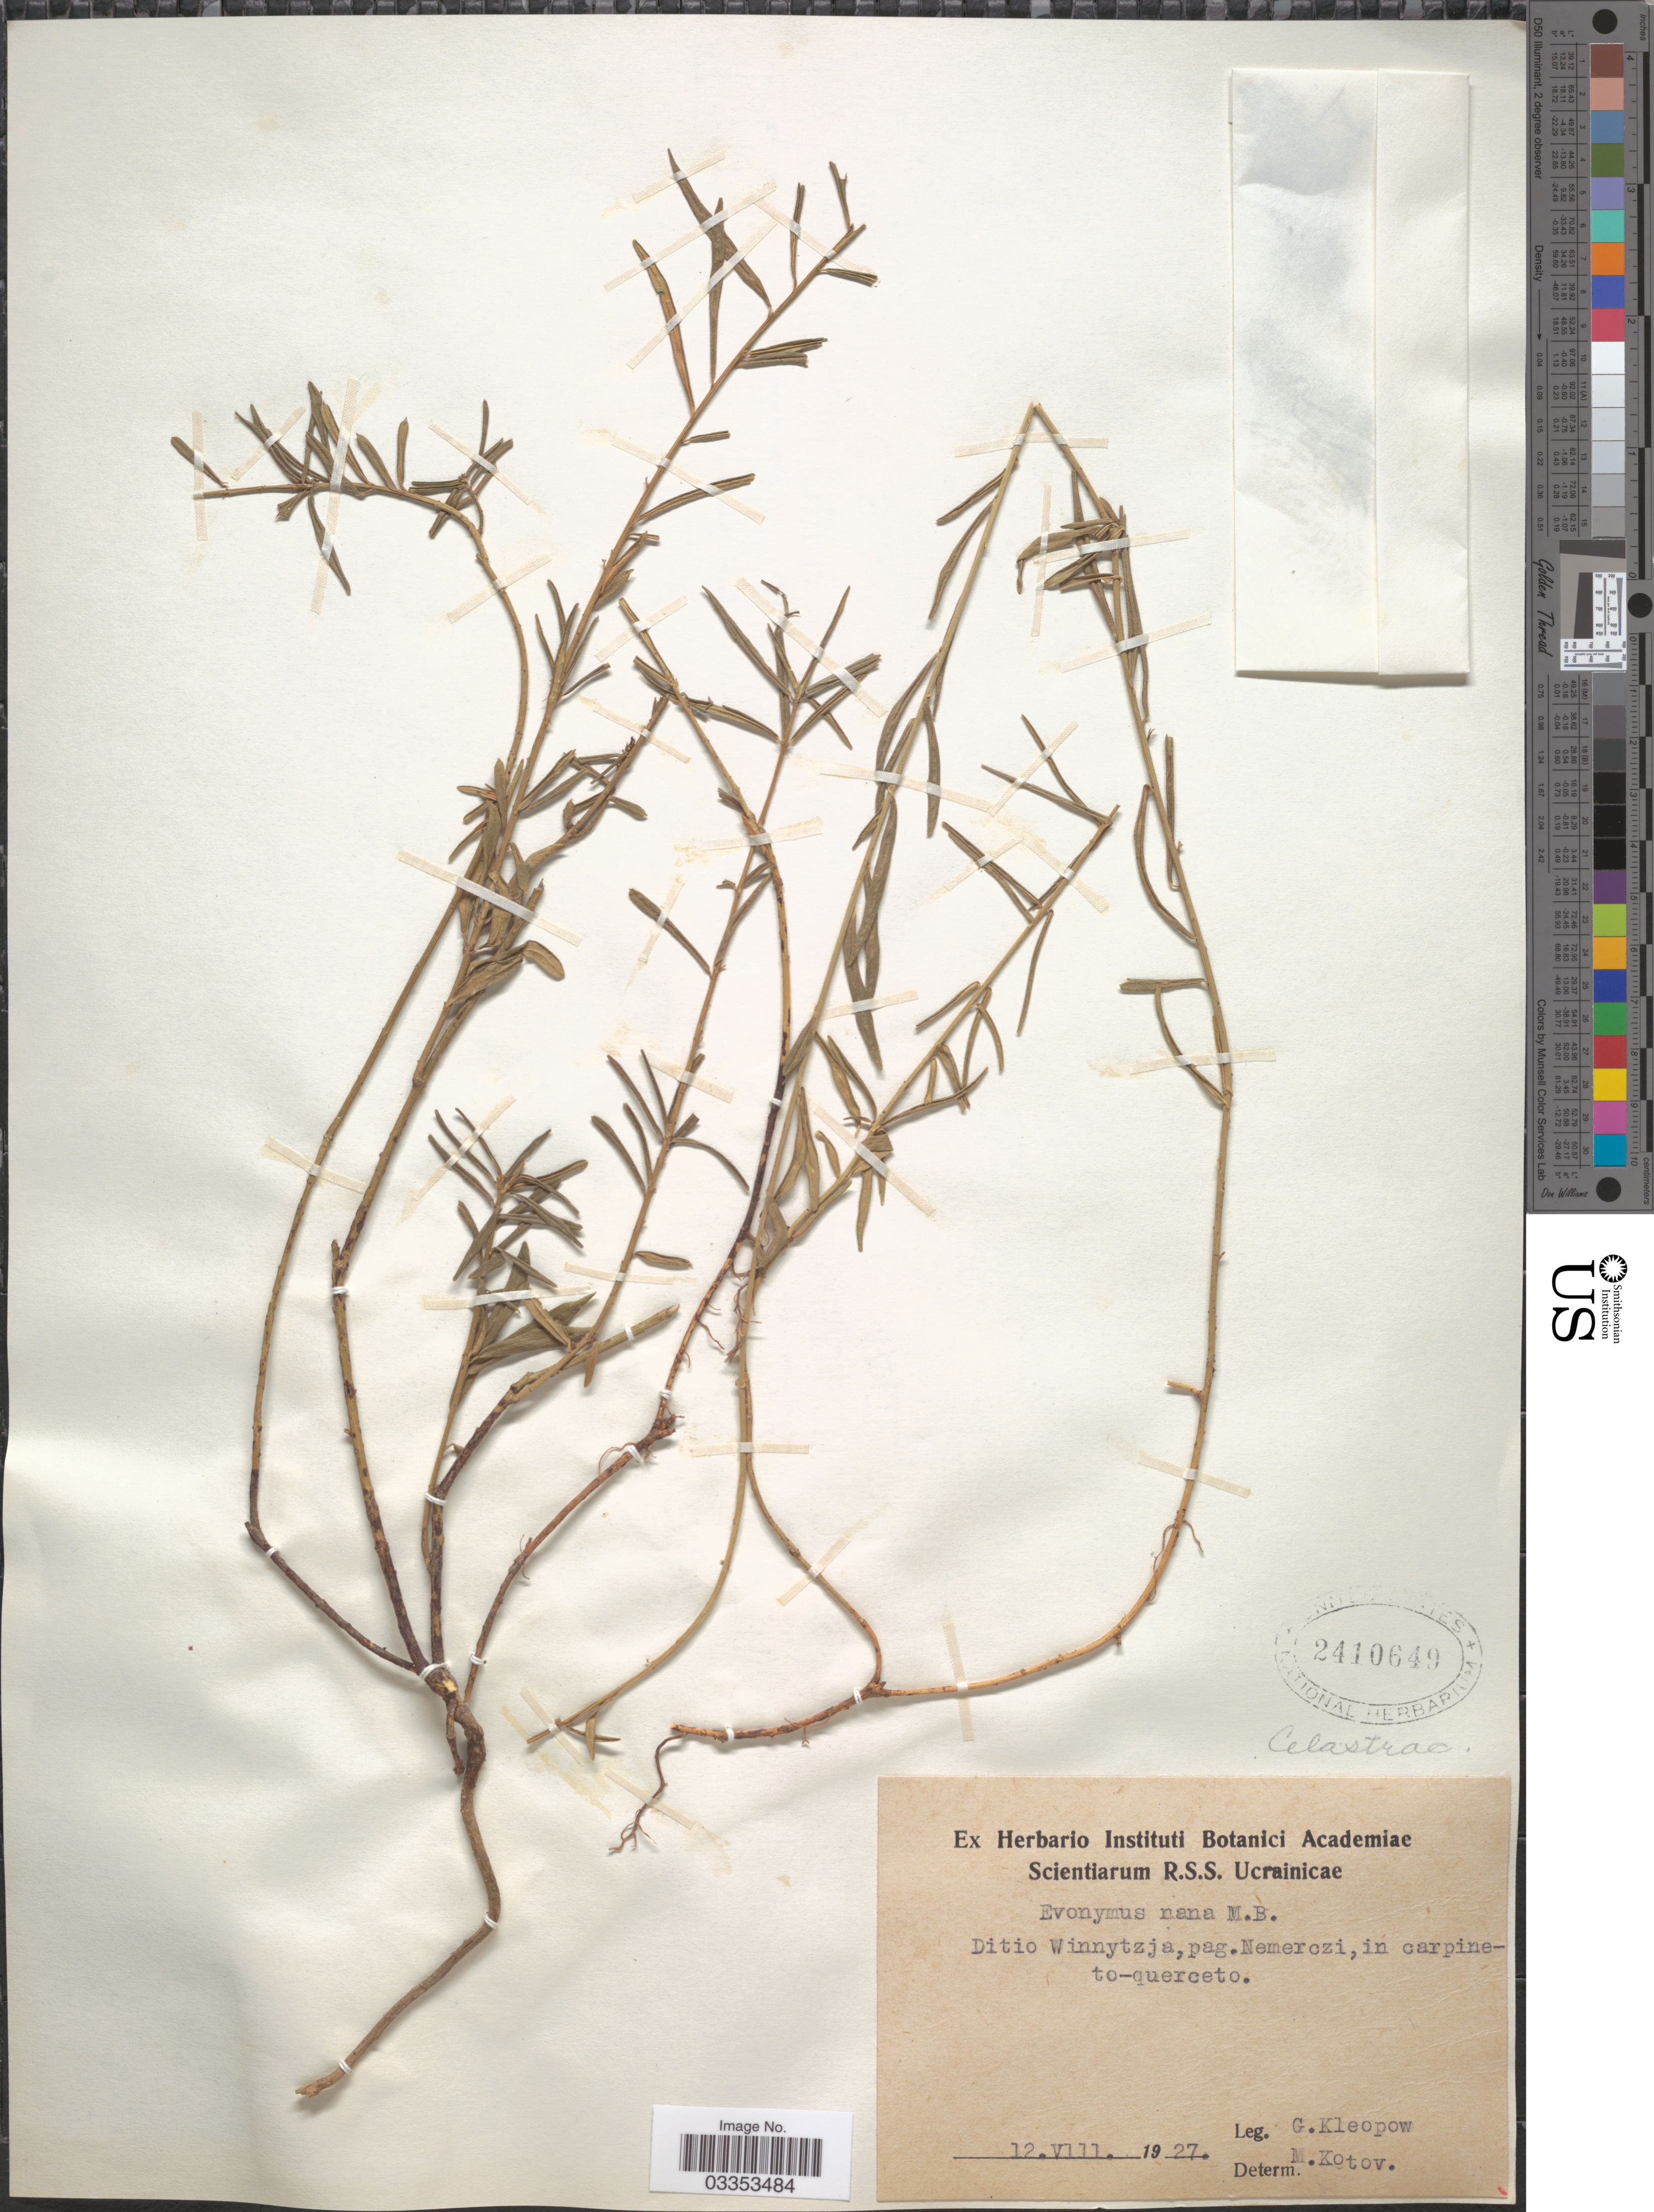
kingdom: Plantae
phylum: Tracheophyta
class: Magnoliopsida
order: Celastrales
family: Celastraceae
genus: Euonymus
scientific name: Euonymus nanus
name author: M. Bieb.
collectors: G. Kleopow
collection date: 1927-08-12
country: Ukraine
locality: Ditio Winnytzja, pag. Nemerczi, in carpineto-querceto.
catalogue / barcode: US 2410649